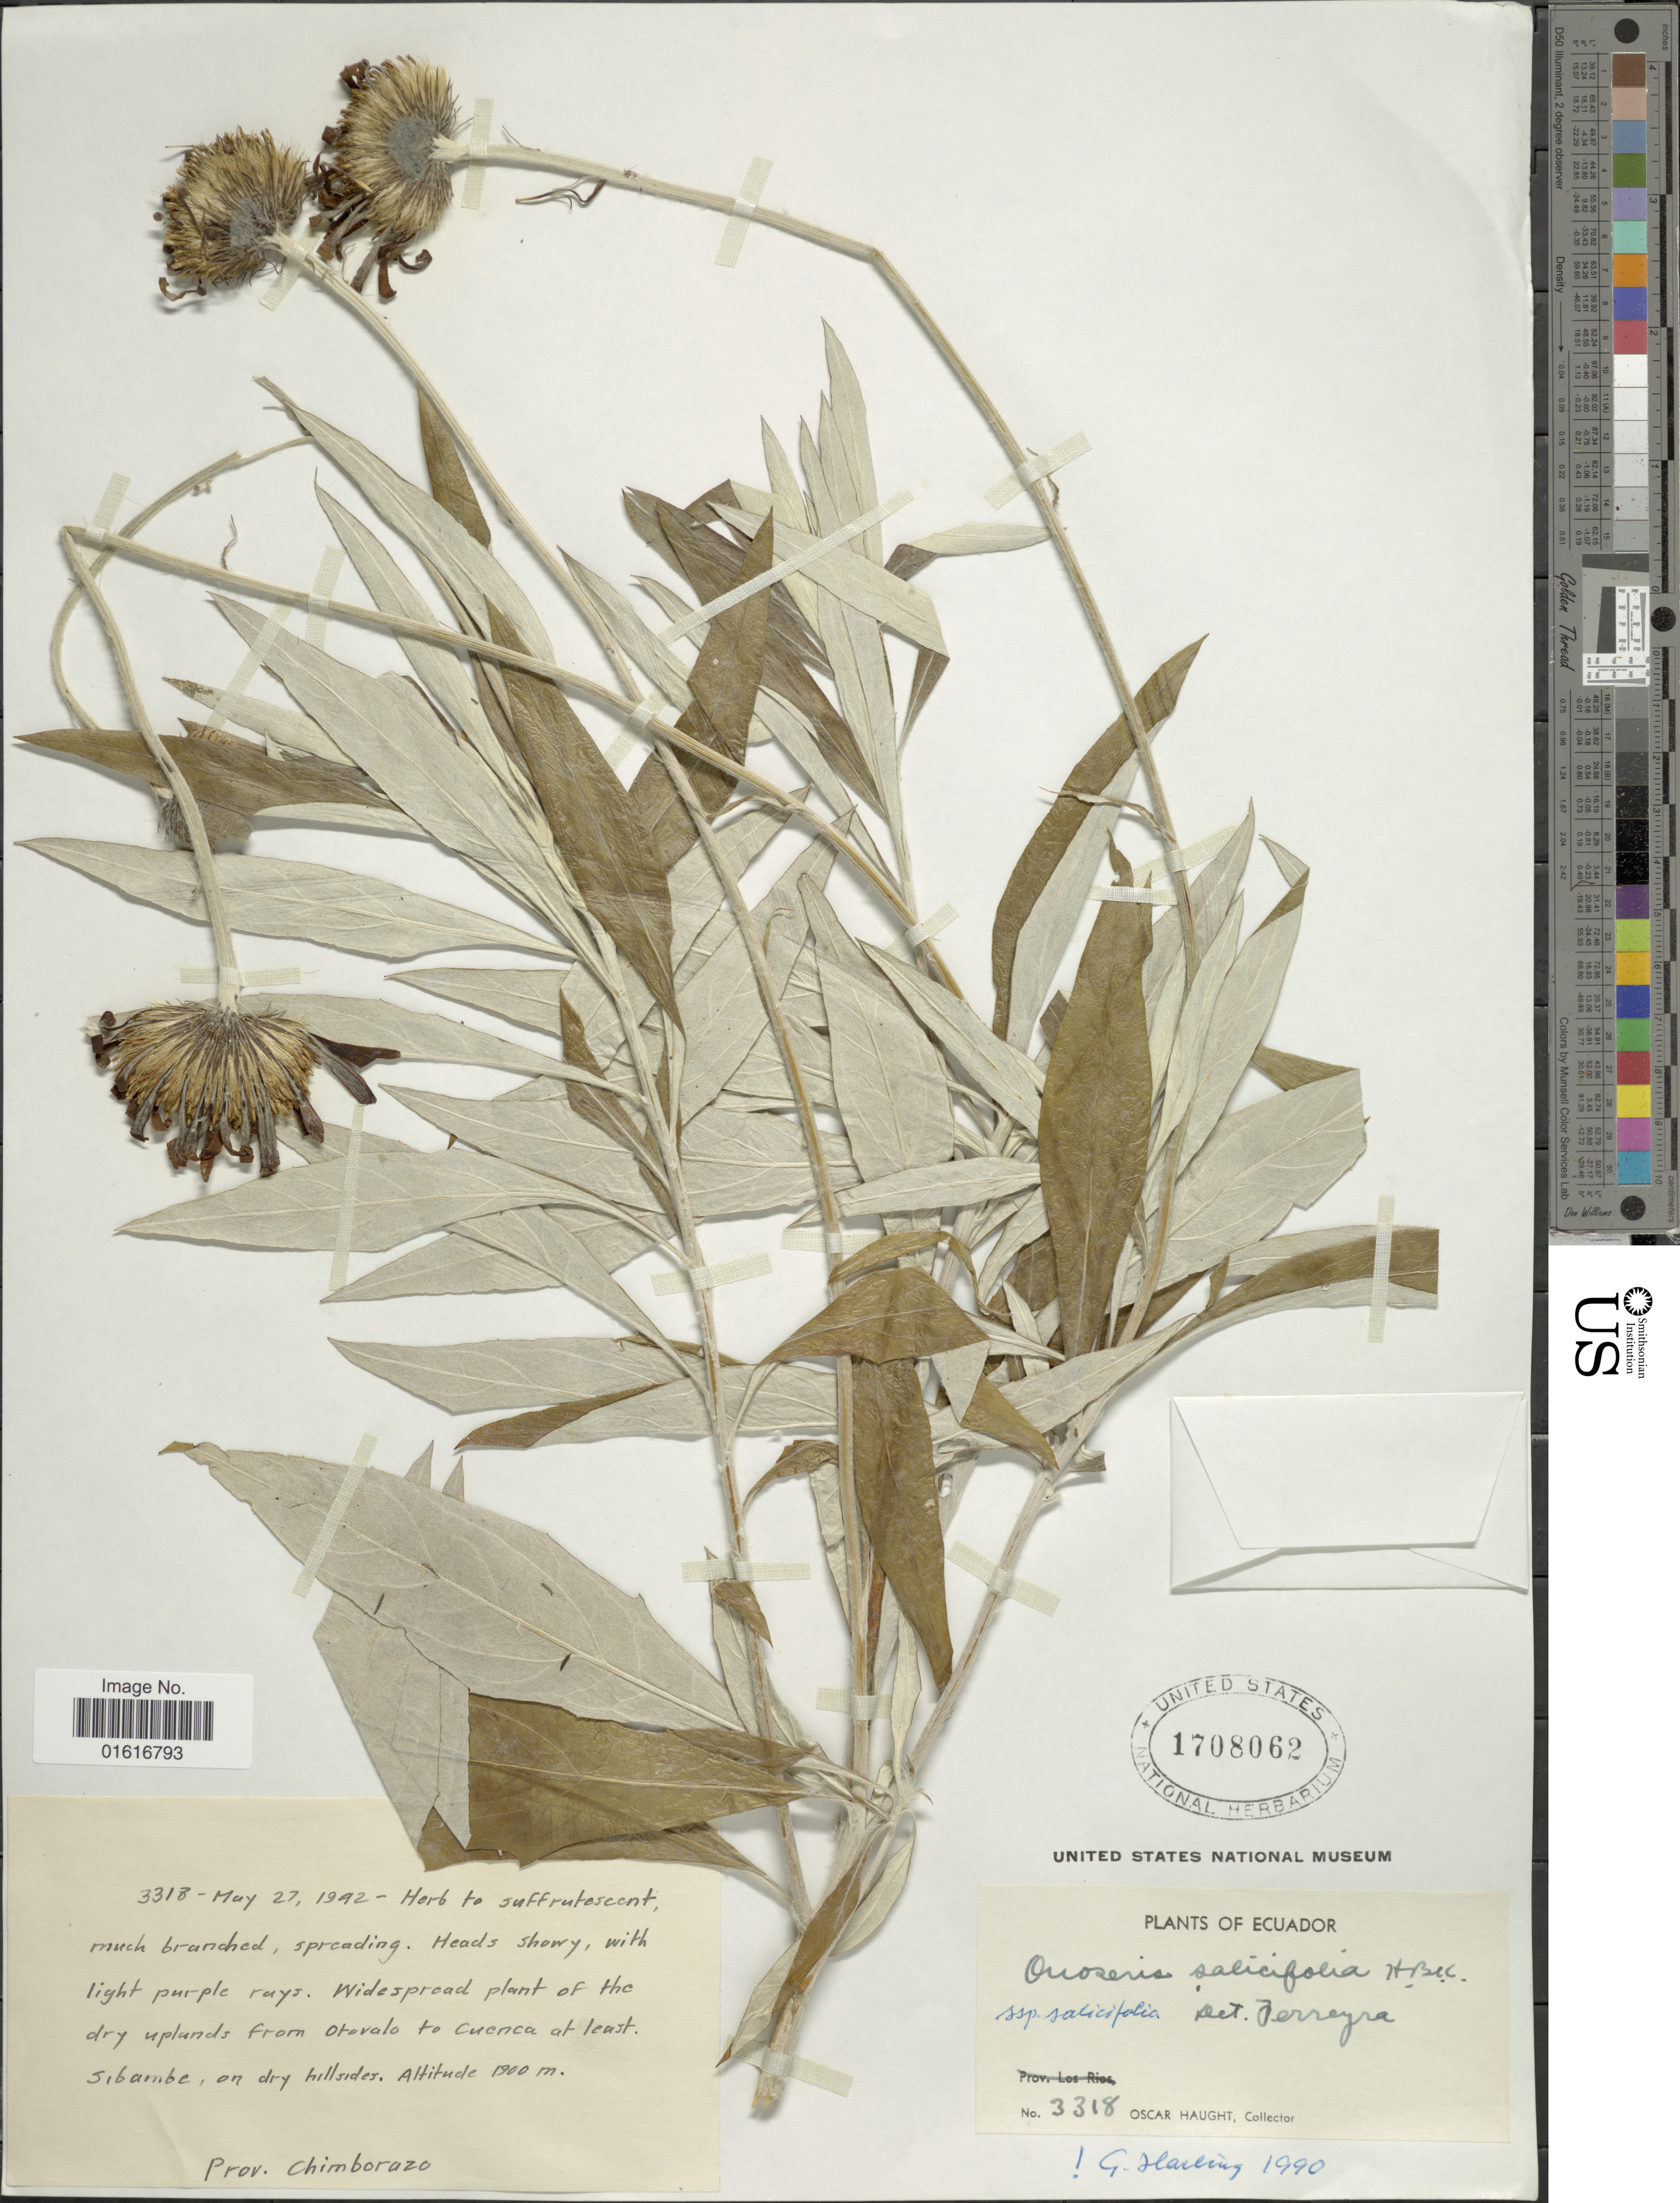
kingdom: Plantae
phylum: Tracheophyta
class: Magnoliopsida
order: Asterales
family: Asteraceae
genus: Onoseris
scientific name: Onoseris salicifolia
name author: Kunth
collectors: O. L. Haught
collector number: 3318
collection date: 1942-05-27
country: Ecuador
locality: Widespread plant of the dry uplands from Otavalo to Cuenca at least. Sibambe, on dry hillsides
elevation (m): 1900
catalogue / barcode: US 1708062